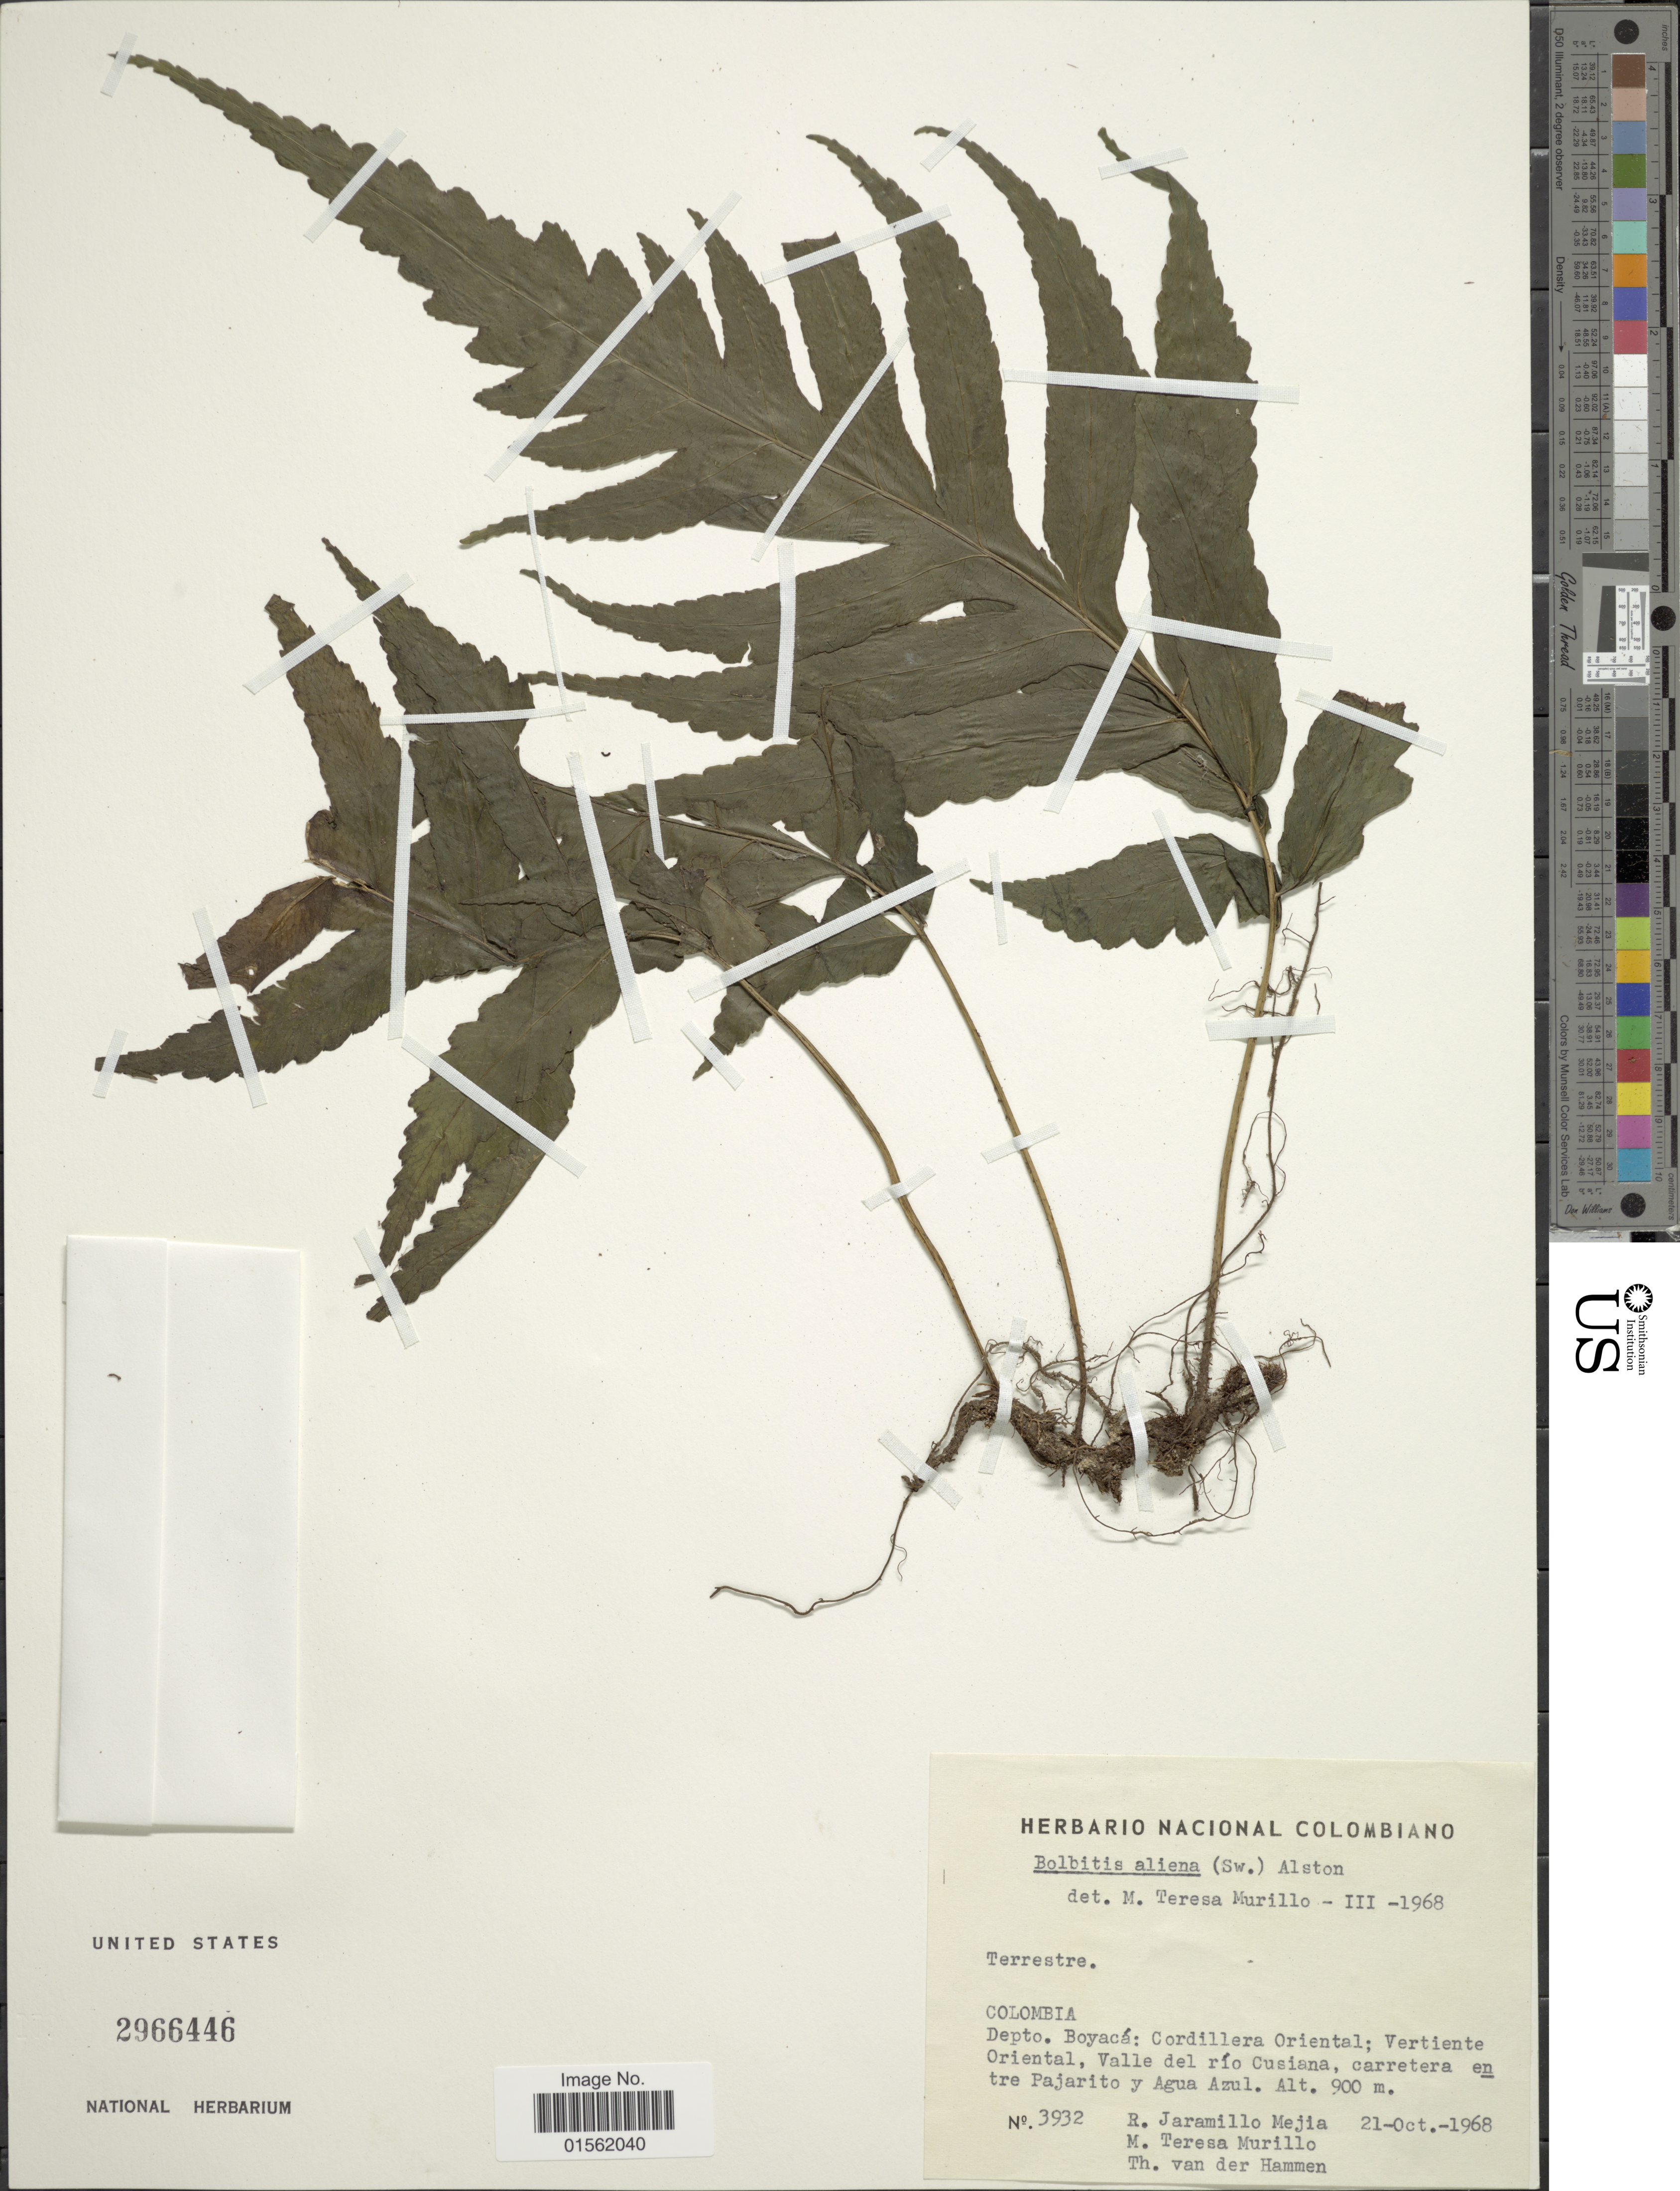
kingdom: Plantae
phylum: Tracheophyta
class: Polypodiopsida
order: Polypodiales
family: Dryopteridaceae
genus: Bolbitis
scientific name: Bolbitis aliena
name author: (Sw.) Alston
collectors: R. Jaramillo M., M. Murillo & T. Hammen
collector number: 3932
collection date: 1968-10-21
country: Colombia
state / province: Boyacá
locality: Cordillera Oriental; Vertiente Oriental, Valle del río Cusiana, carretera en tre Pajarito y Agua Azul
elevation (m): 900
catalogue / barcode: US 2966446